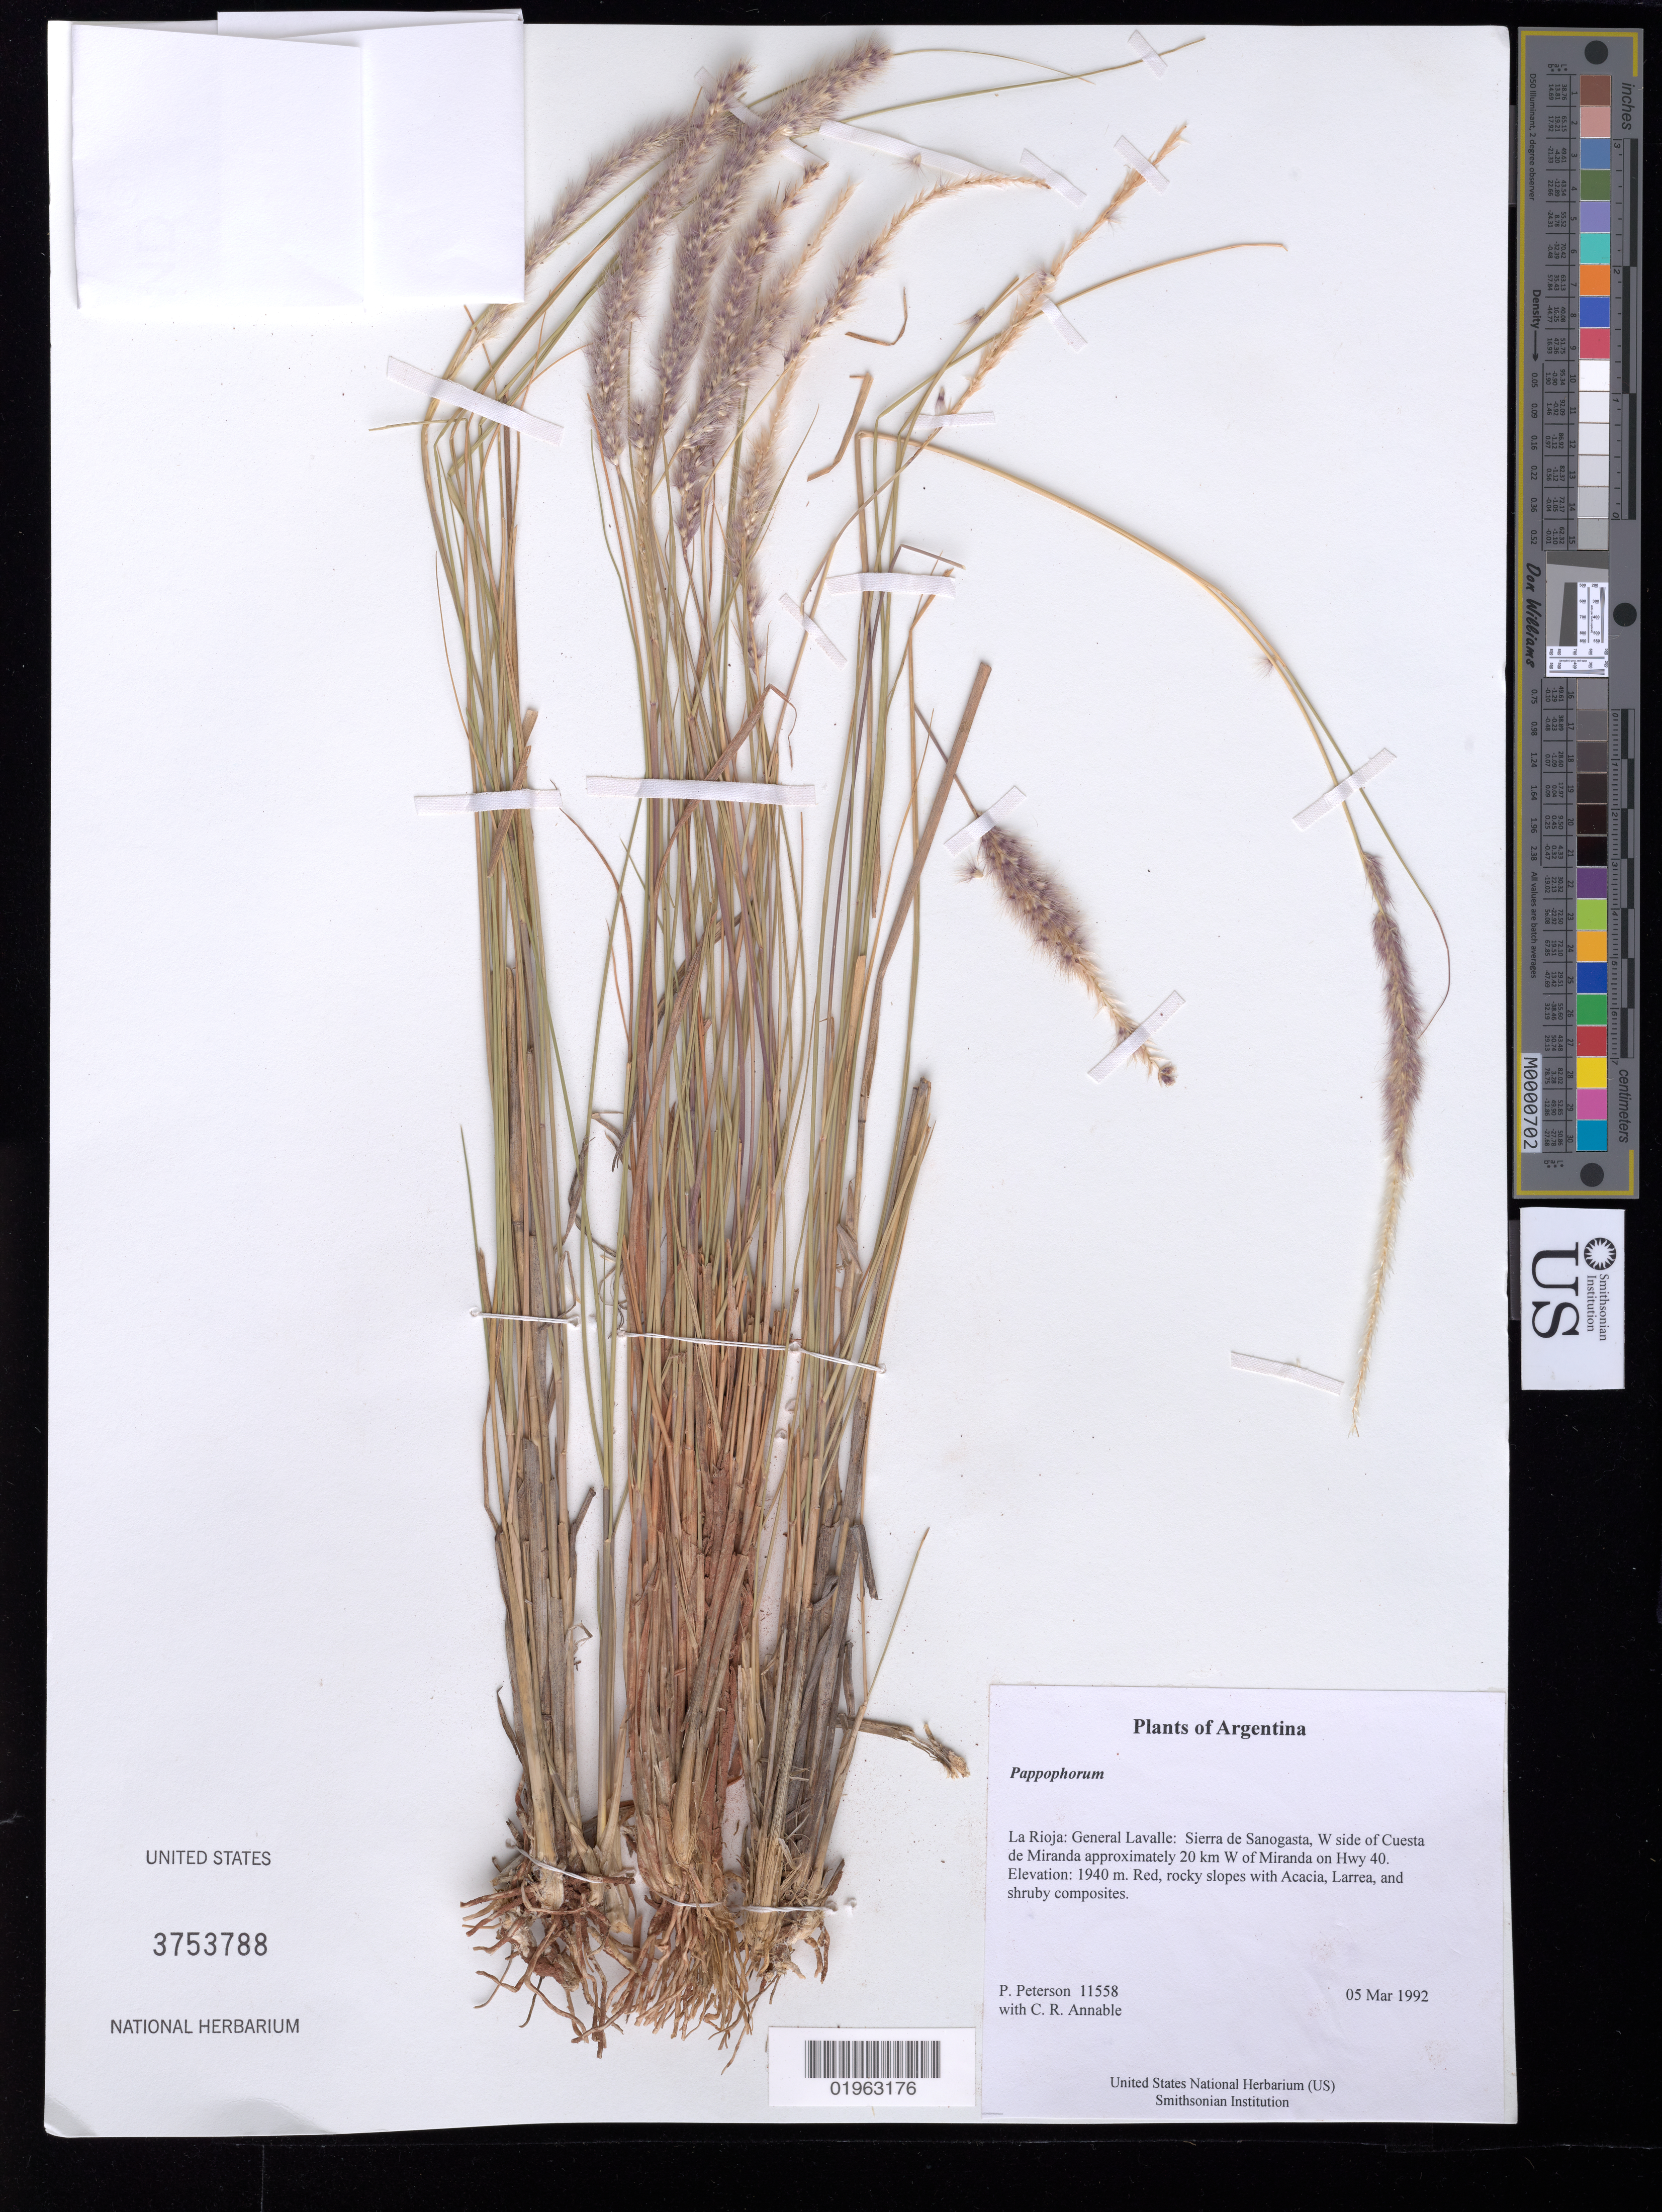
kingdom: Plantae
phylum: Tracheophyta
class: Liliopsida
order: Poales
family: Poaceae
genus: Pappophorum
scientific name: Pappophorum sp.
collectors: P. M. Peterson & C. R. Annable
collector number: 11558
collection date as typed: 05 Mar 1992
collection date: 1992-03-05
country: Argentina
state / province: La Rioja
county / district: General Lavalle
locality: Sierra de Sanogasta, W side of Cuesta de Miranda approximately 20 km W of Miranda on Hwy 40.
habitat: Red, rocky slopes with Acacia, Larrea, and shruby composites.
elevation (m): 1940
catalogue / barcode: US 3753788